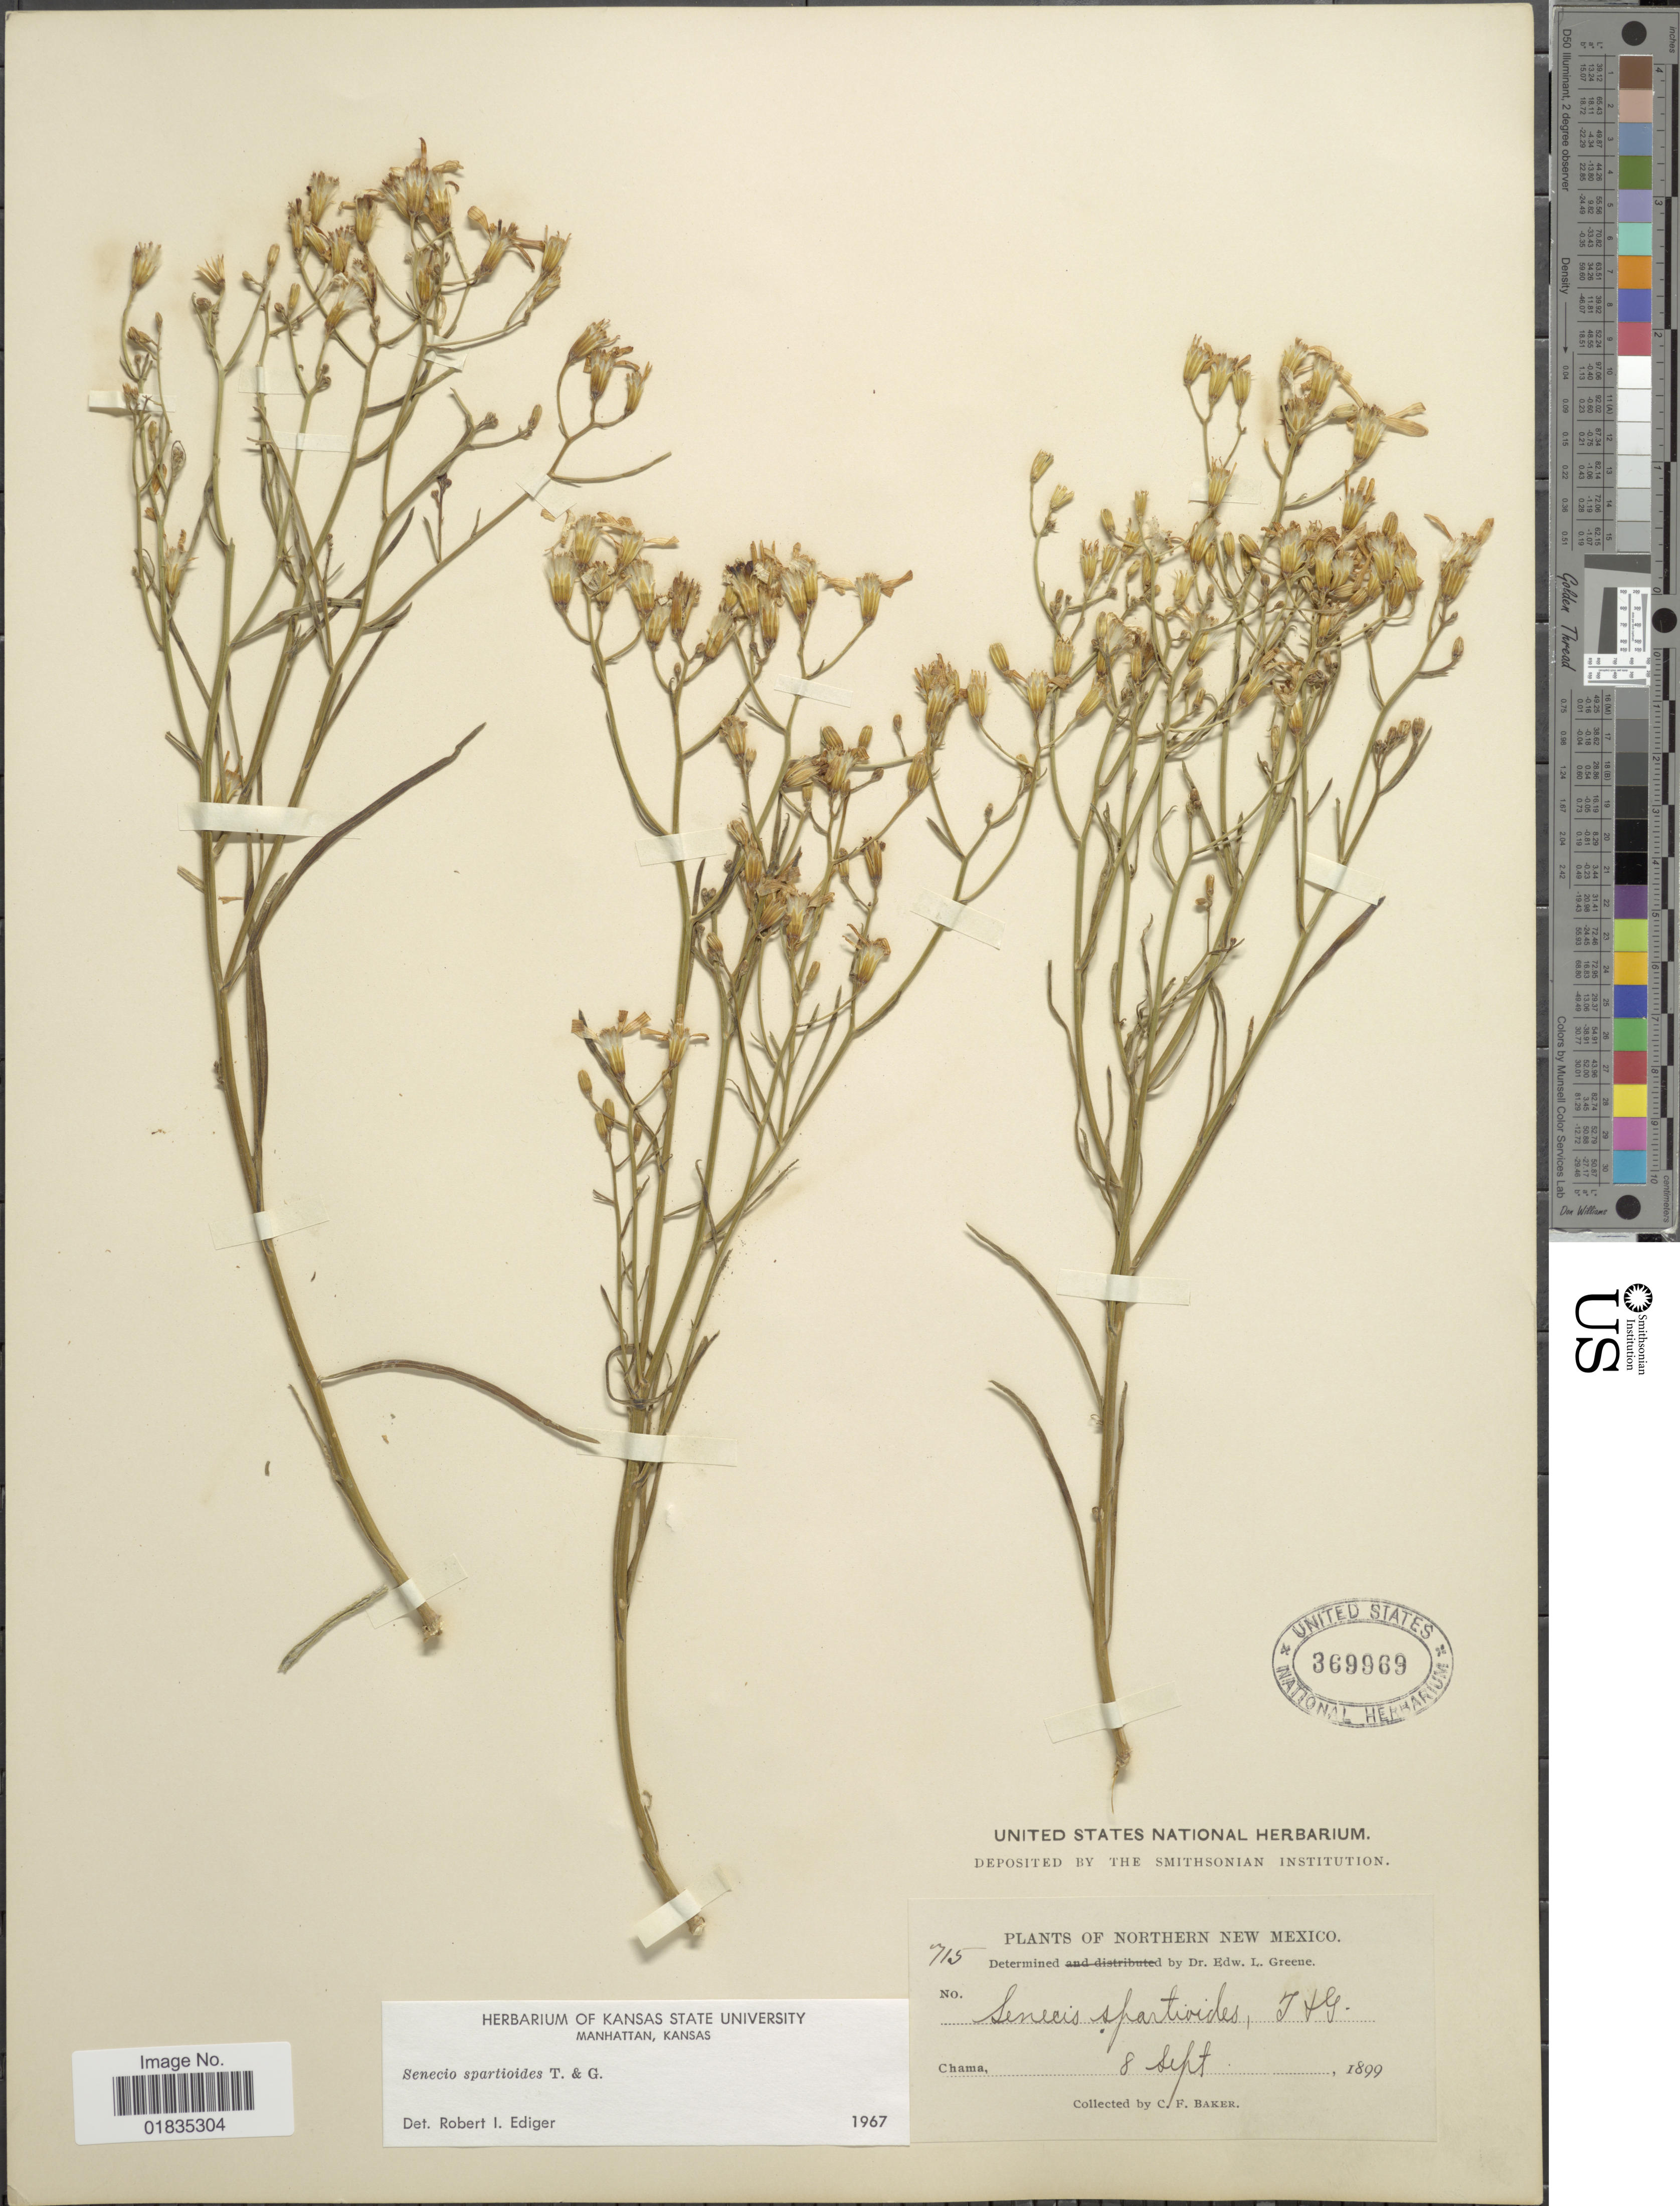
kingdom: Plantae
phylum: Tracheophyta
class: Magnoliopsida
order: Asterales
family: Asteraceae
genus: Senecio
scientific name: Senecio spartioides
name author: Torr. & A. Gray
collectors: C. F. Baker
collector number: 715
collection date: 1899-09-08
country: United States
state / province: New Mexico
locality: Northern New Mexico.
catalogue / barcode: US 369969